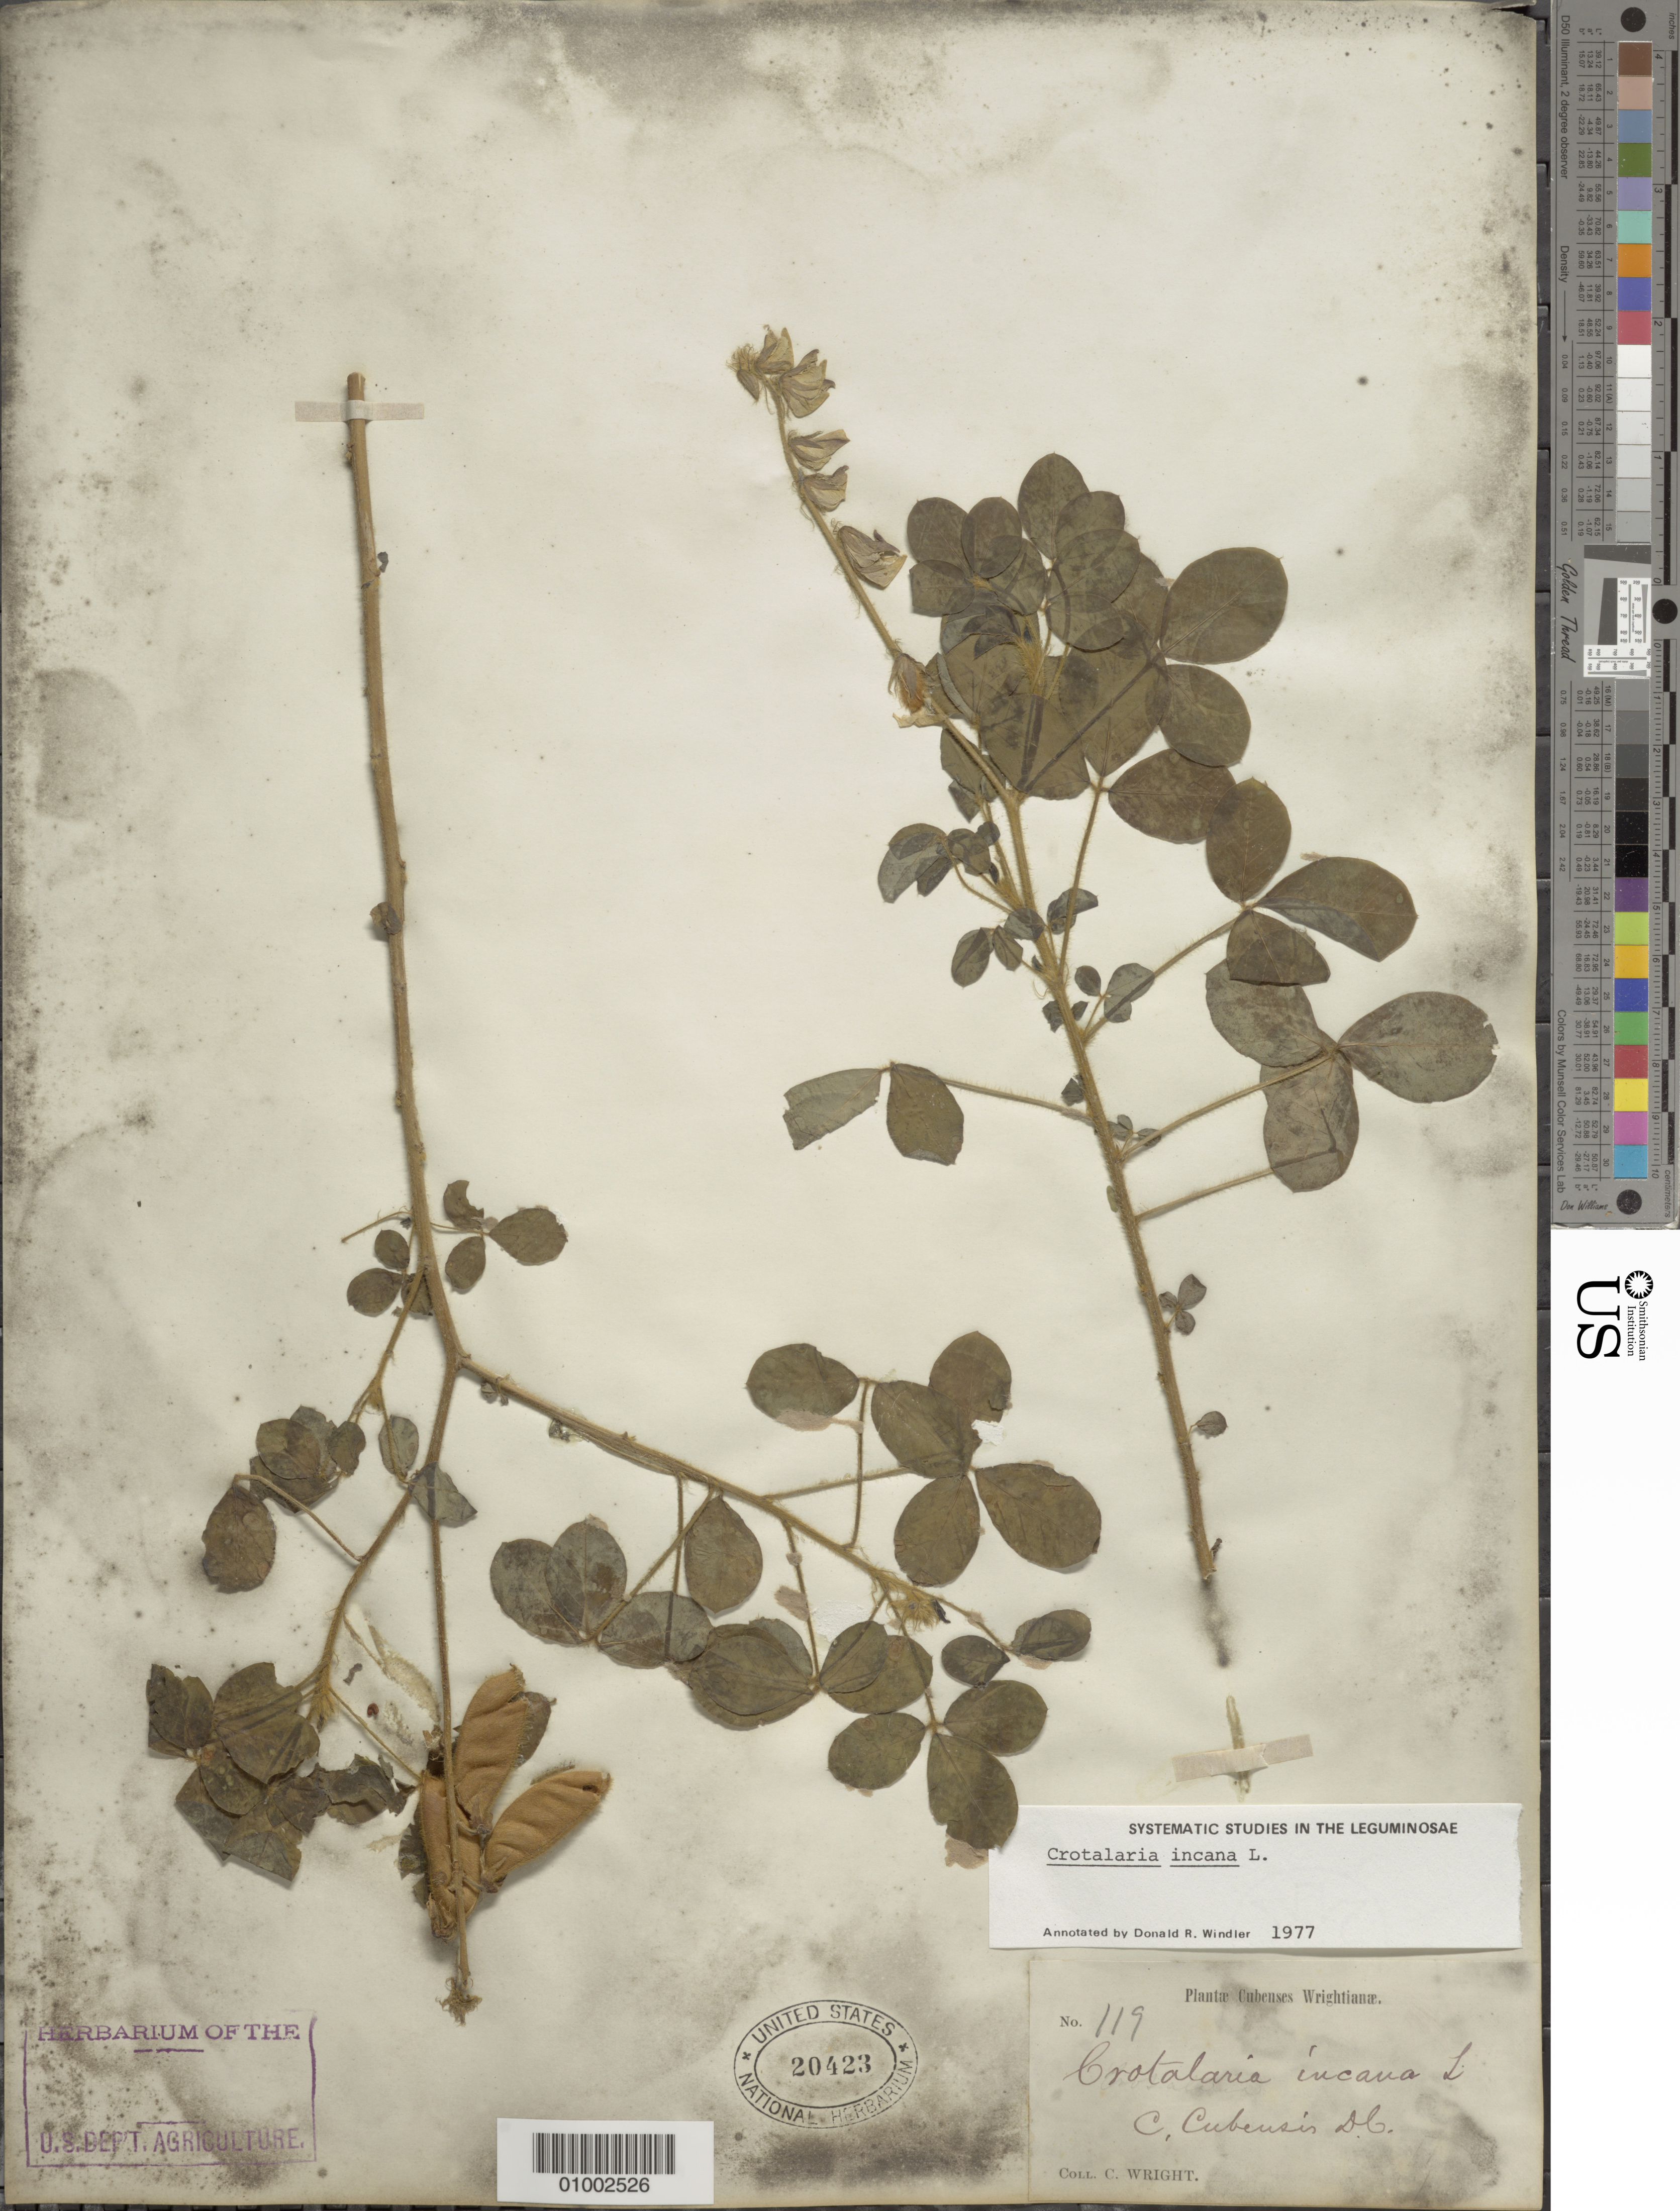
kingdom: Plantae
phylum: Tracheophyta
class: Magnoliopsida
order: Fabales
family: Fabaceae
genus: Crotalaria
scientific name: Crotalaria incana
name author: L.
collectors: C. Wright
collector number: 119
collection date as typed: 1860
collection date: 1860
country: Cuba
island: Cuba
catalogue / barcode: US 20423